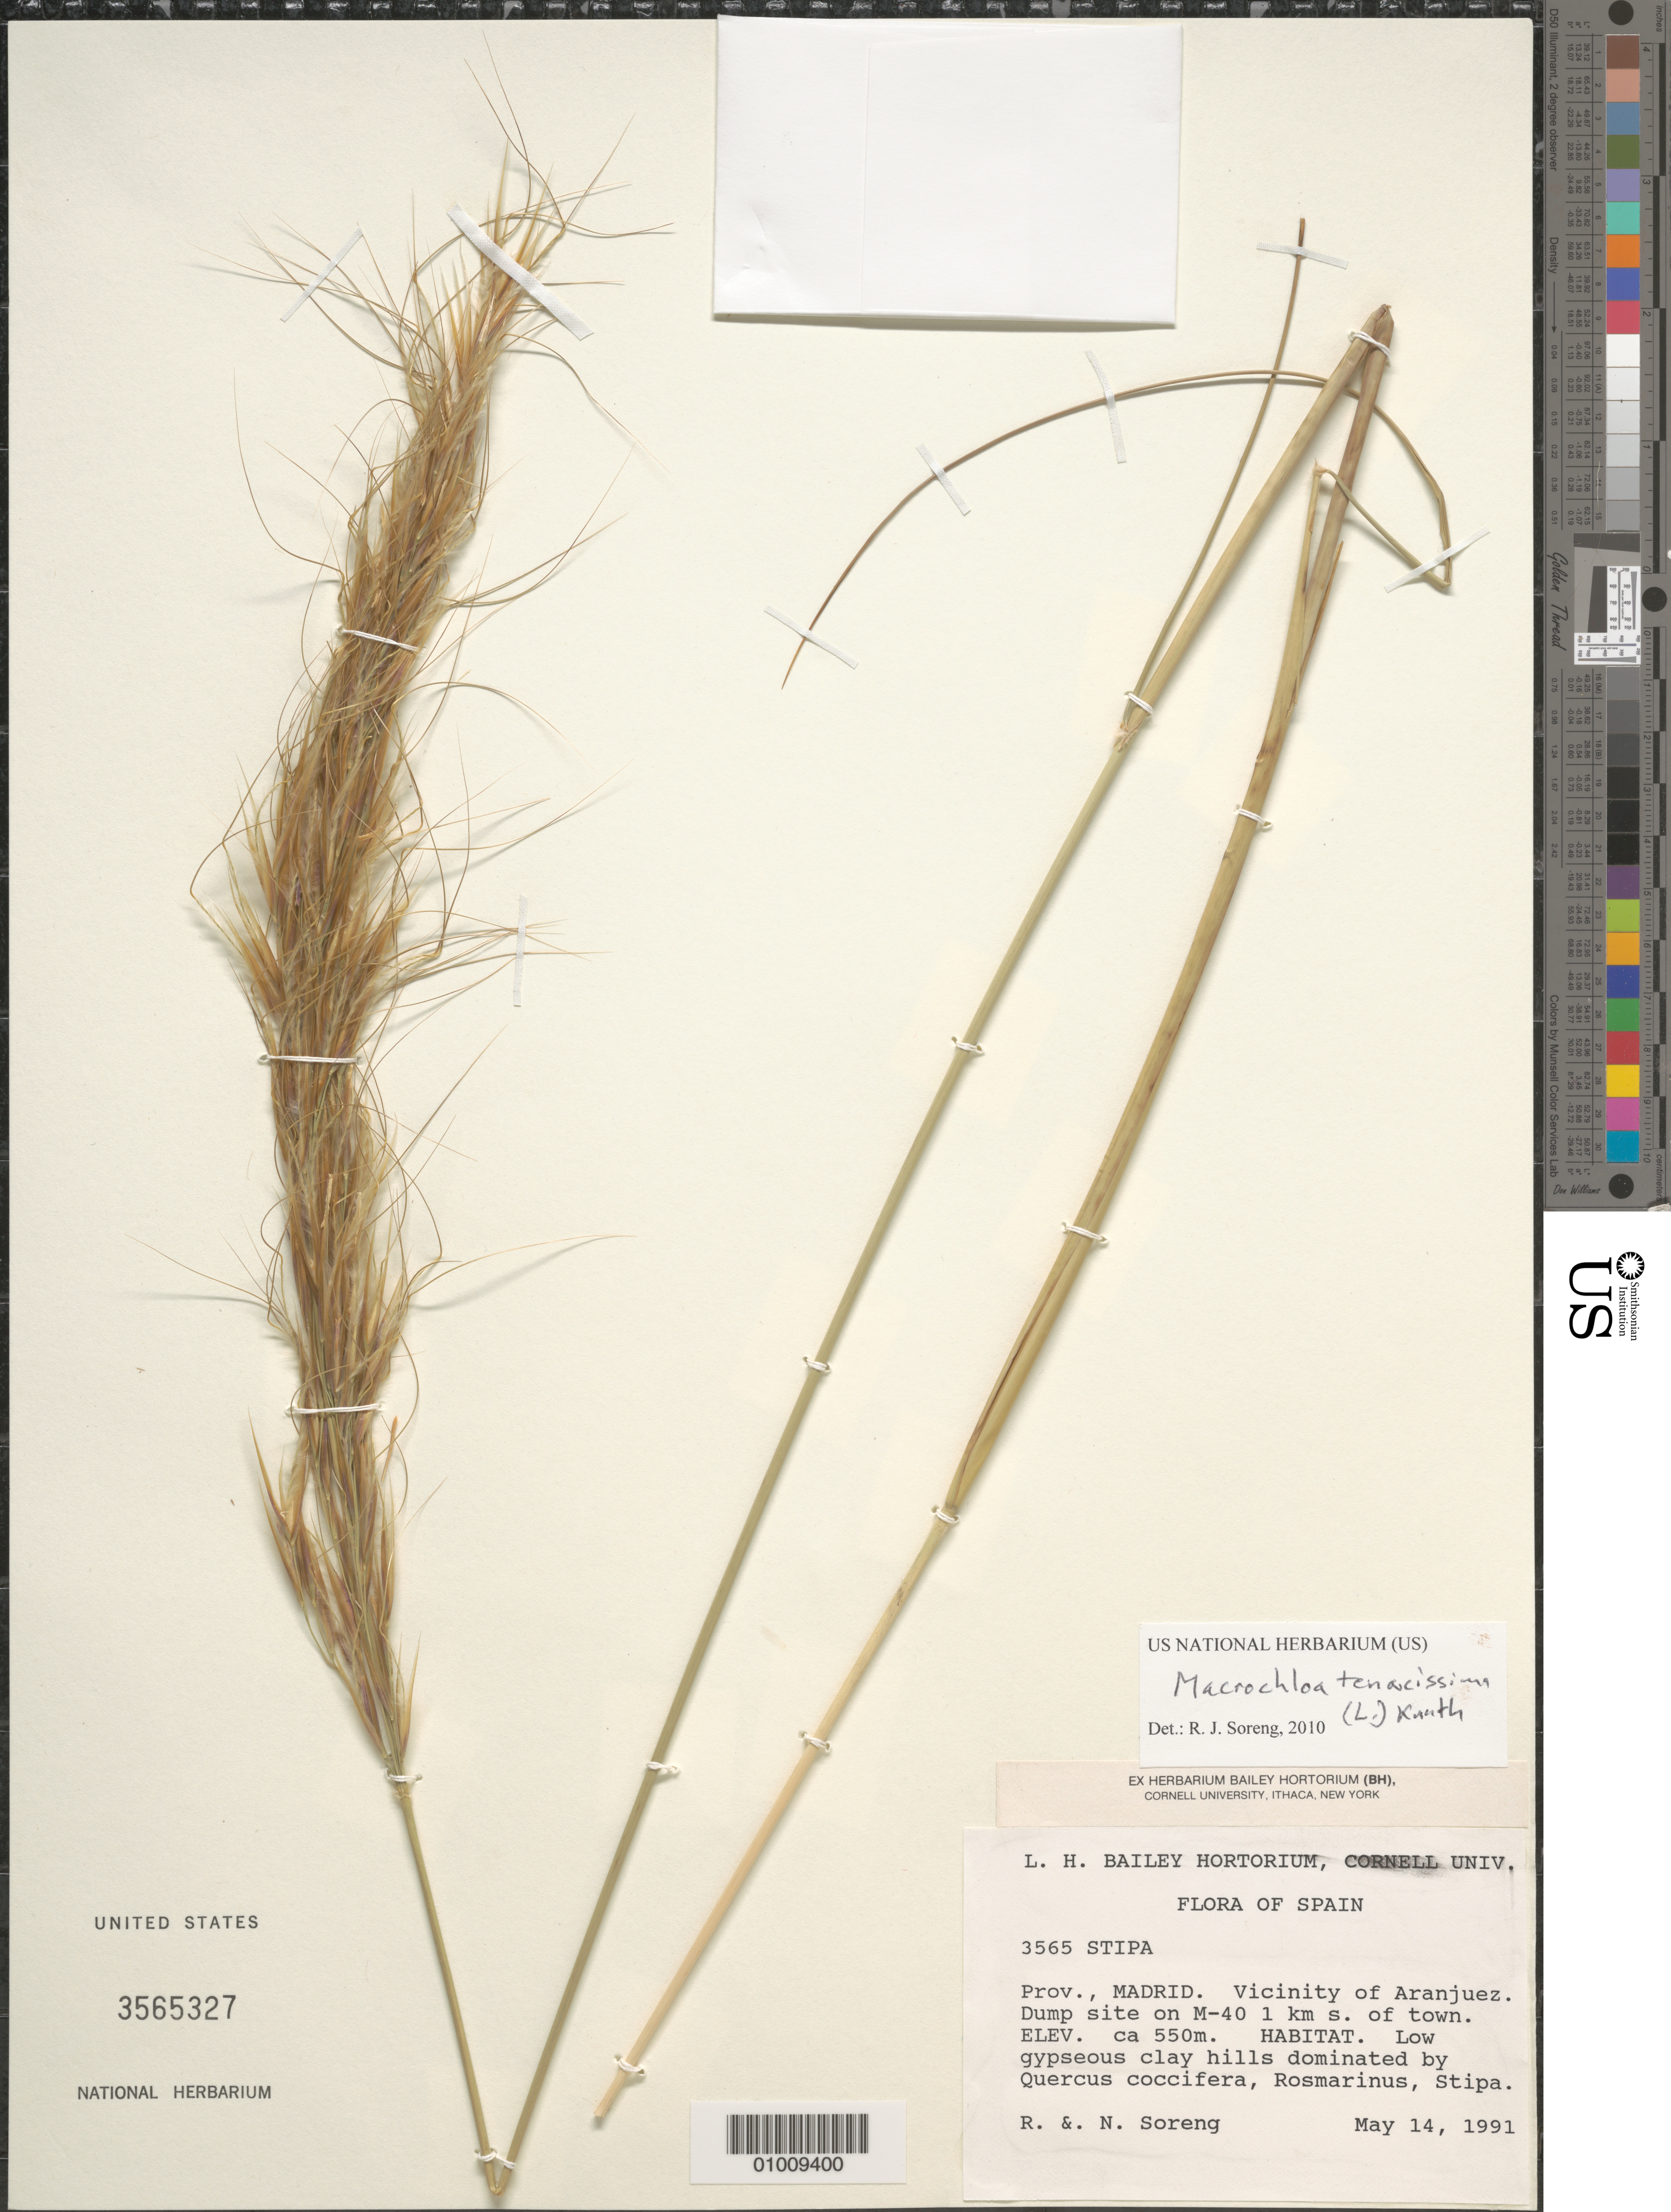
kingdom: Plantae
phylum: Tracheophyta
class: Liliopsida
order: Poales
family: Poaceae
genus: Macrochloa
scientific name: Macrochloa tenacissima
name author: (L.) Kunth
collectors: R. J. Soreng & N. L. Soreng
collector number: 3565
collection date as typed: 14 May 1991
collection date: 1991-05-14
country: Spain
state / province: Madrid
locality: Aranjuez vicinity. Dump site on M-40 1 km S of town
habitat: Low gypseous clay hills dominated by Quercus coccifera, Rosmarinus, Macrostipa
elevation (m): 550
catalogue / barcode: US 3565327